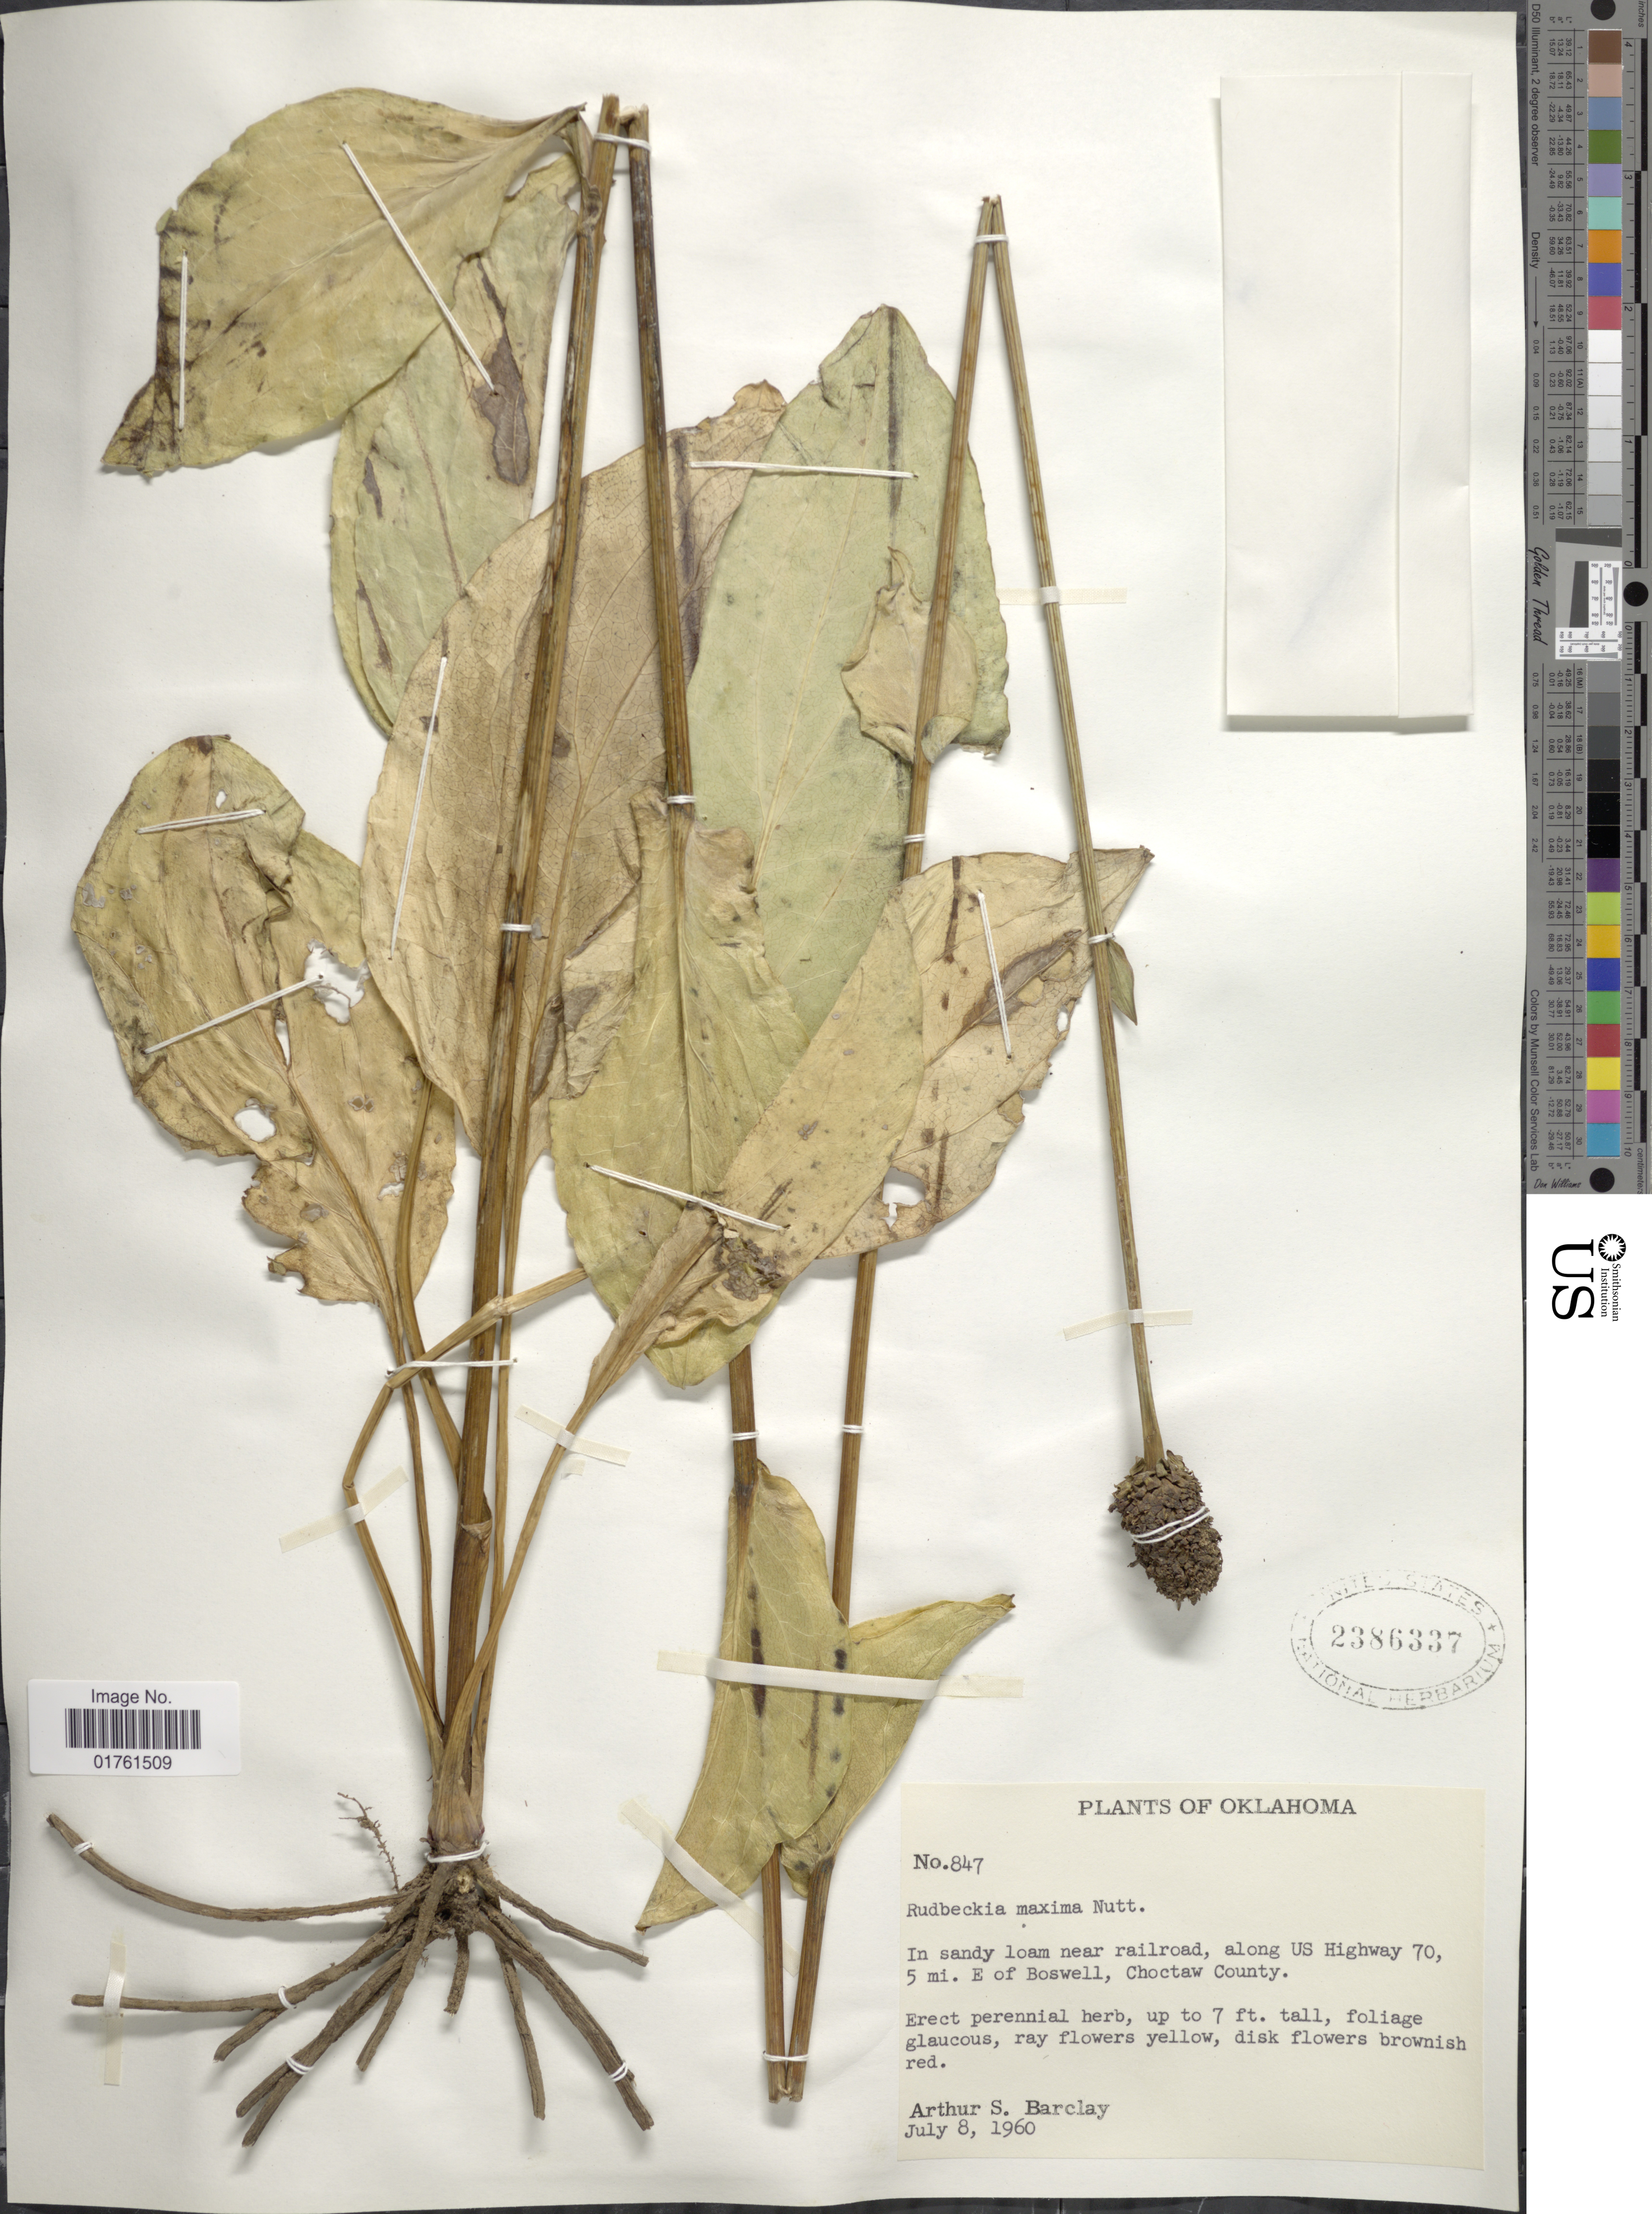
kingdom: Plantae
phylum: Tracheophyta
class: Magnoliopsida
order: Asterales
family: Asteraceae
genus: Rudbeckia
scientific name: Rudbeckia maxima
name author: Nutt.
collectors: A. S. Barclay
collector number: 847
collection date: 1960-07-08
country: United States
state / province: Oklahoma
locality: along US Highway 70, 5 mi E of Boswell, Choctaw County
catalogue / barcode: US 2386337